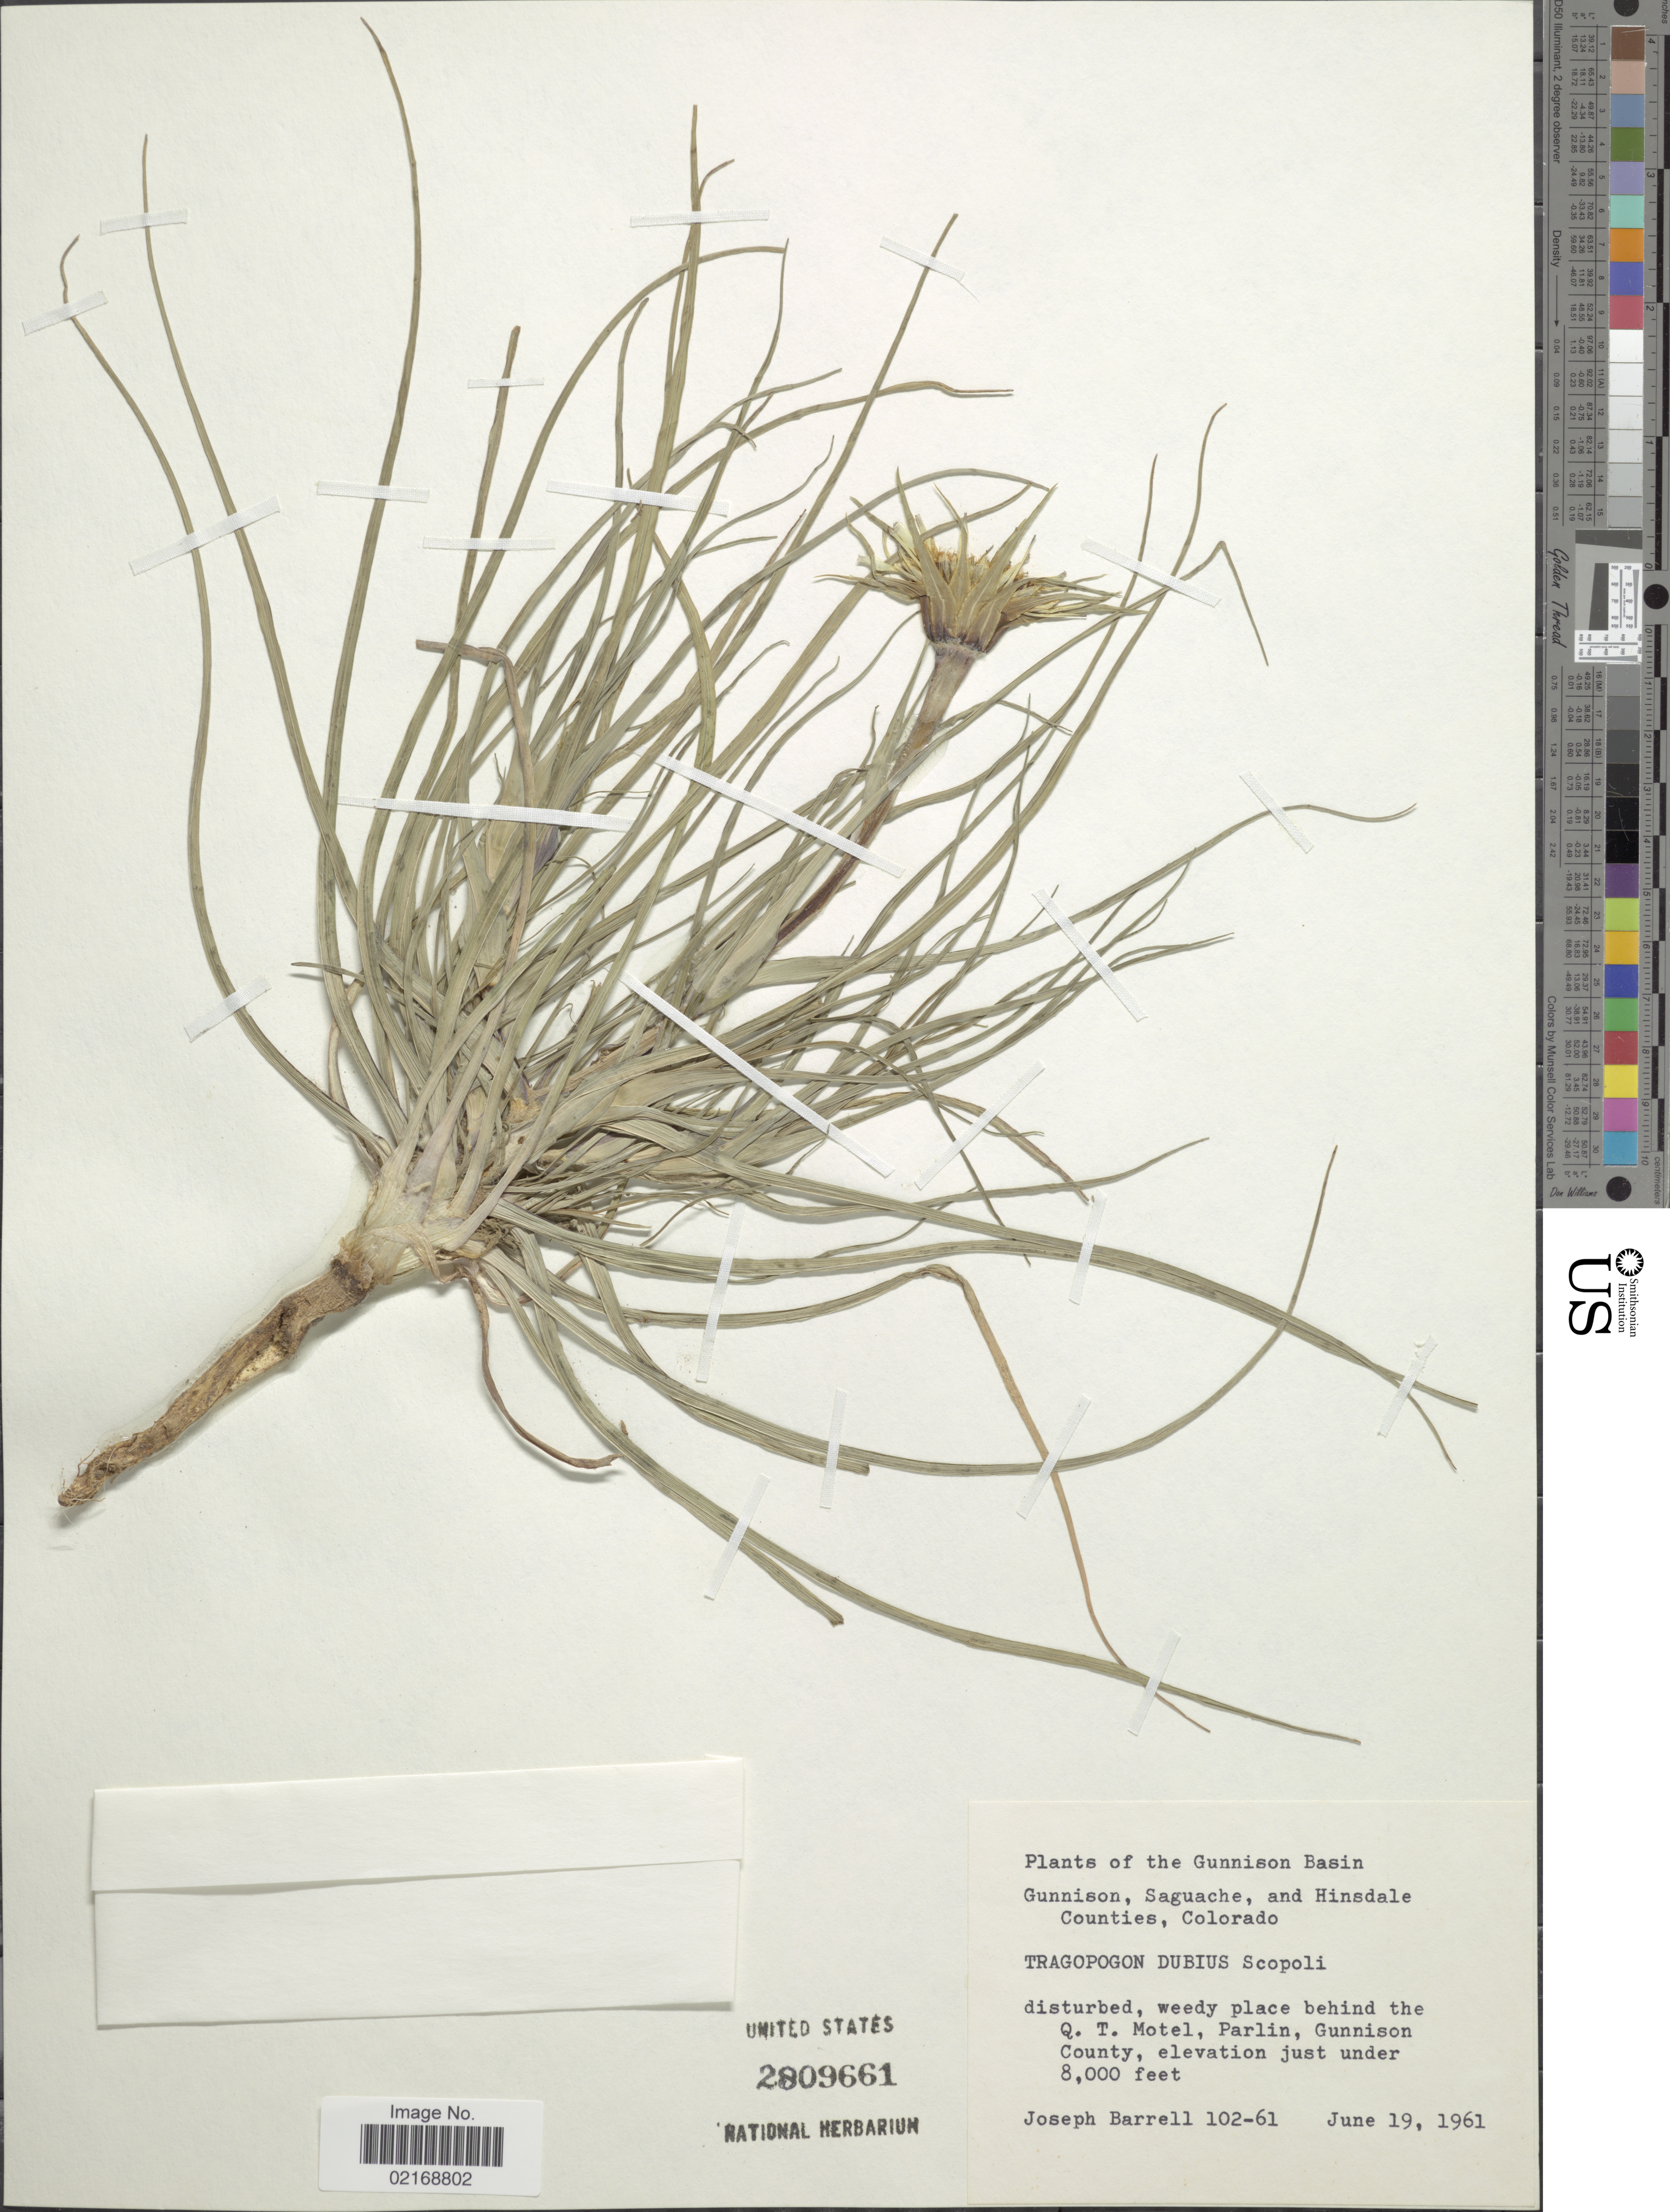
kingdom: Plantae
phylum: Tracheophyta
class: Magnoliopsida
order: Asterales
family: Asteraceae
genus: Tragopogon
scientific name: Tragopogon dubius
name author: Scop.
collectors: J. Barrell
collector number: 102-61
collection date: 1961-06-19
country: United States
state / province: Colorado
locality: Gunnison Basin. behind the Q. T. Motel, Parlin, Gunnison County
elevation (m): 2438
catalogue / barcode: US 2809661